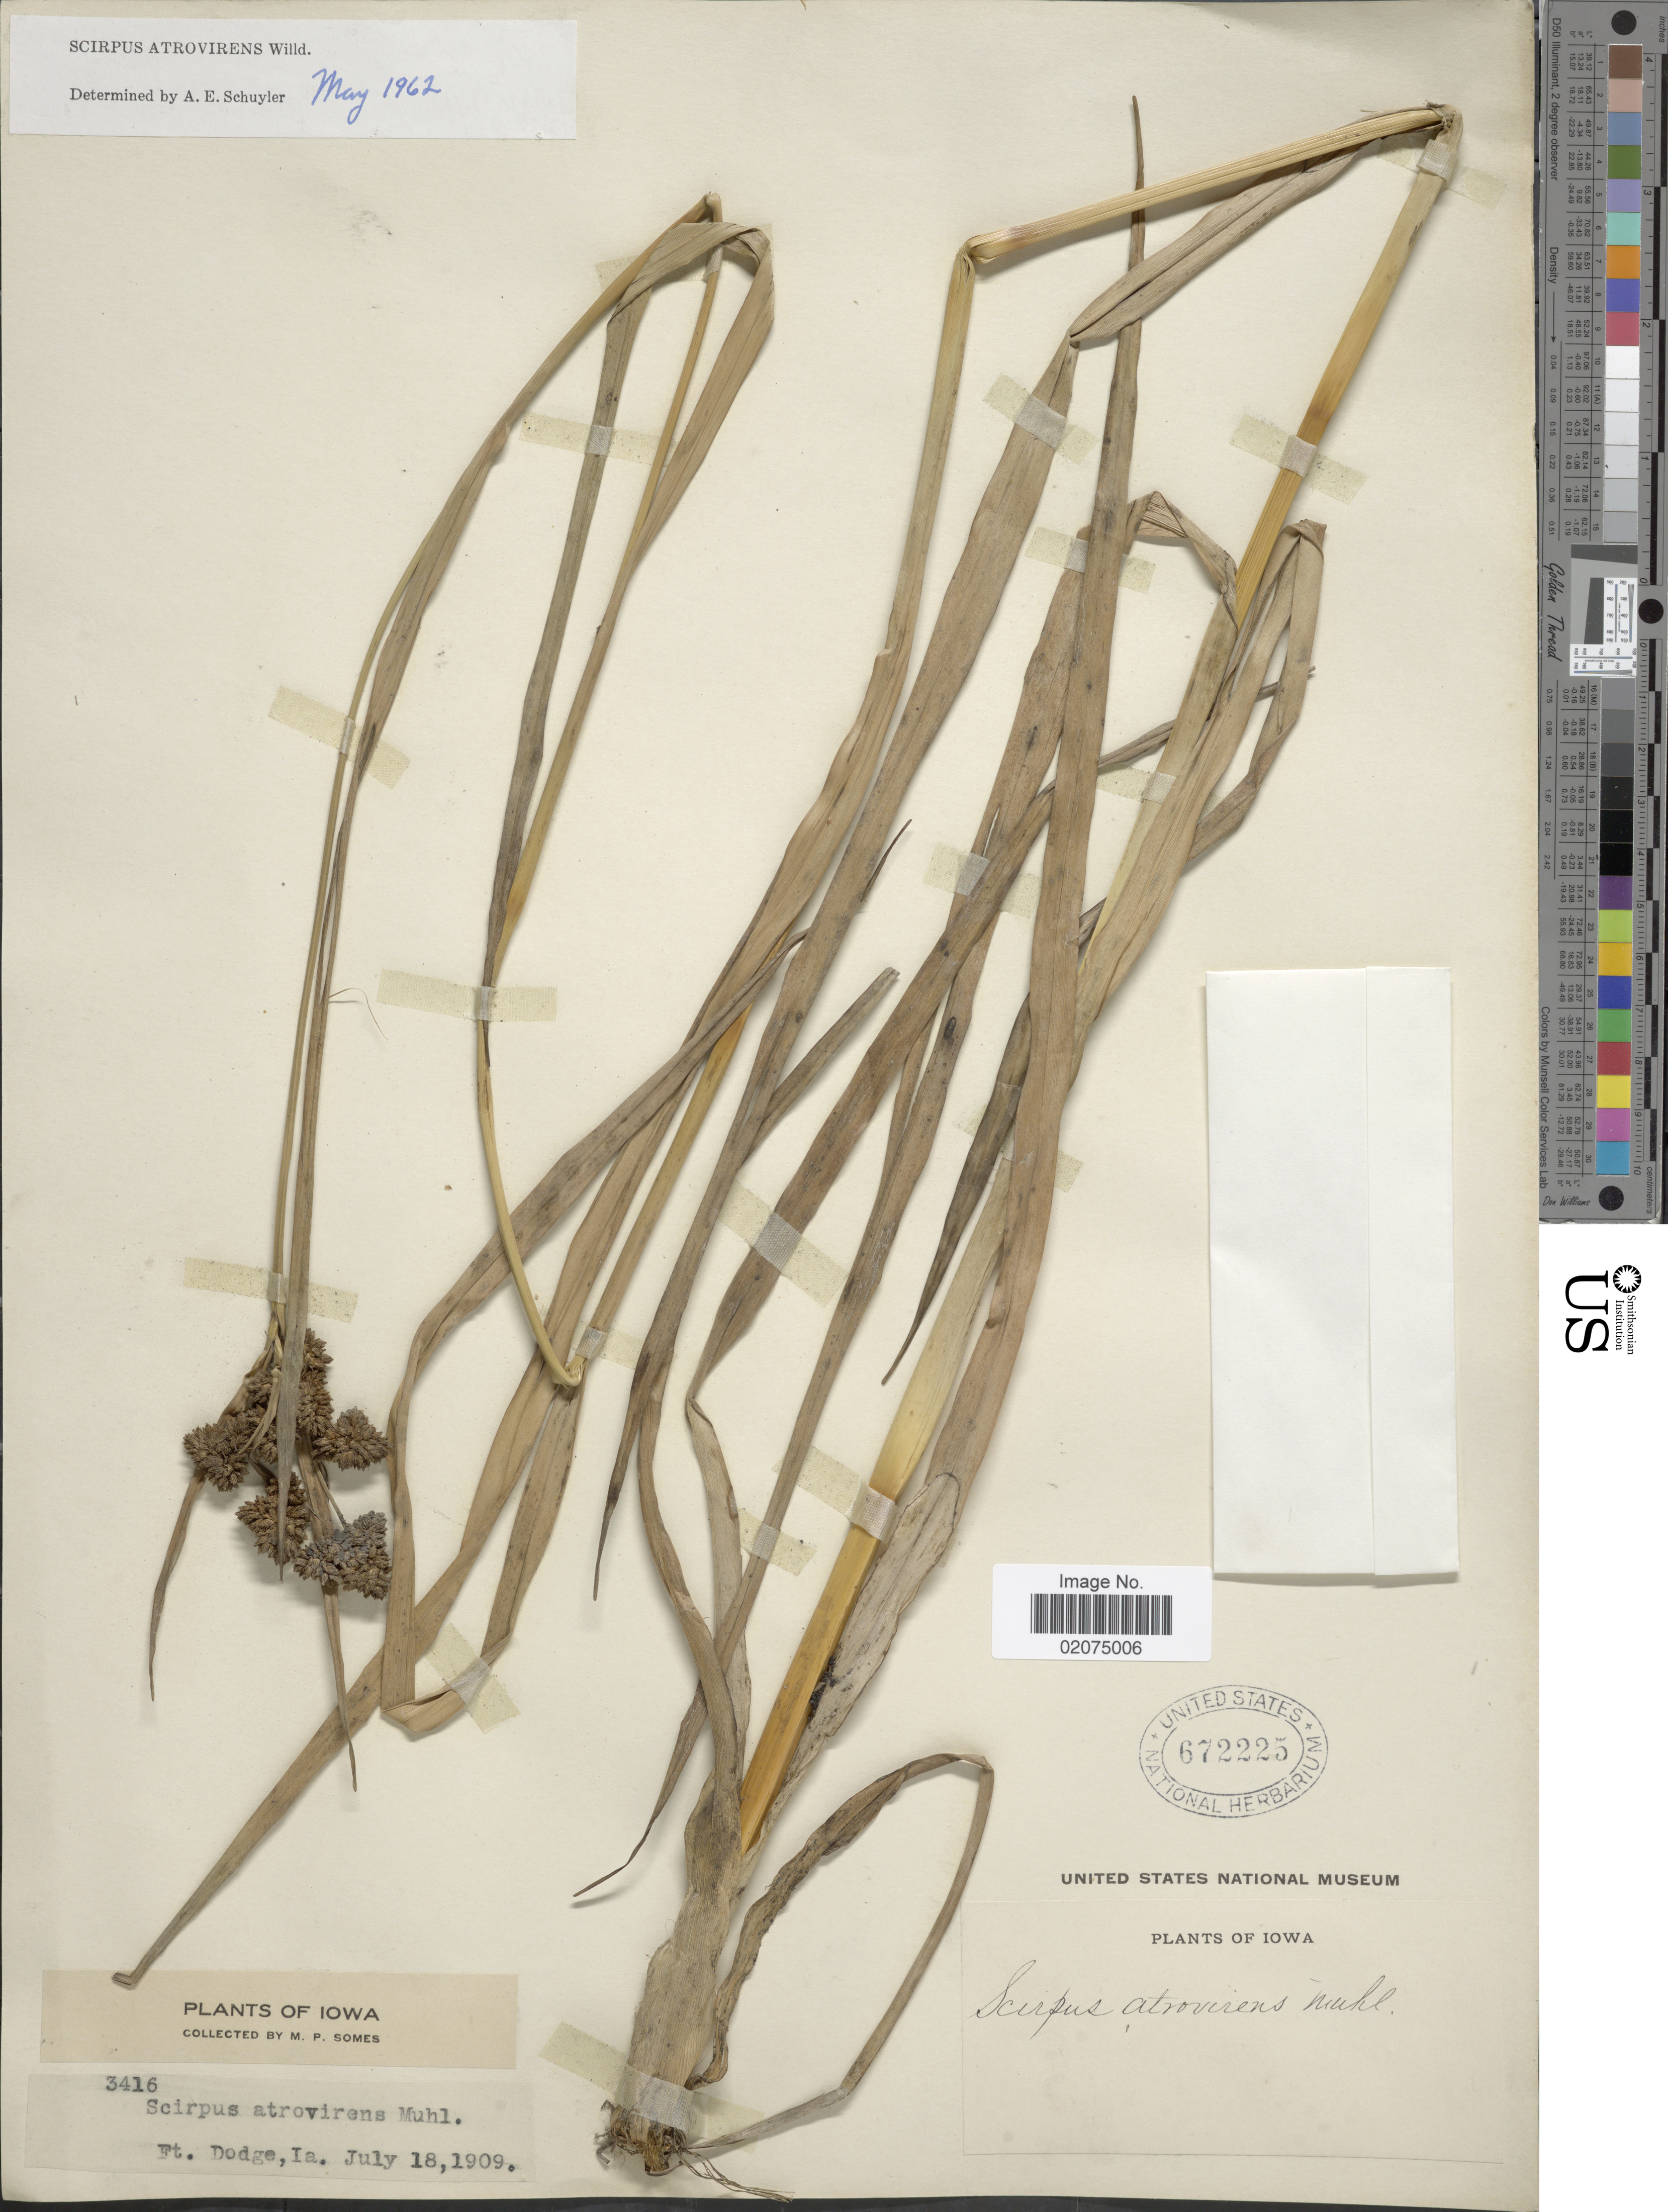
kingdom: Plantae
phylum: Tracheophyta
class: Liliopsida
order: Poales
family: Cyperaceae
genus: Scirpus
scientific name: Scirpus atrovirens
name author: Willd.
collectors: M. Somes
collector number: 3416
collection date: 1909-07-18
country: United States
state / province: Iowa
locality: Ft. Dodge, Ia.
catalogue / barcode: US 672225